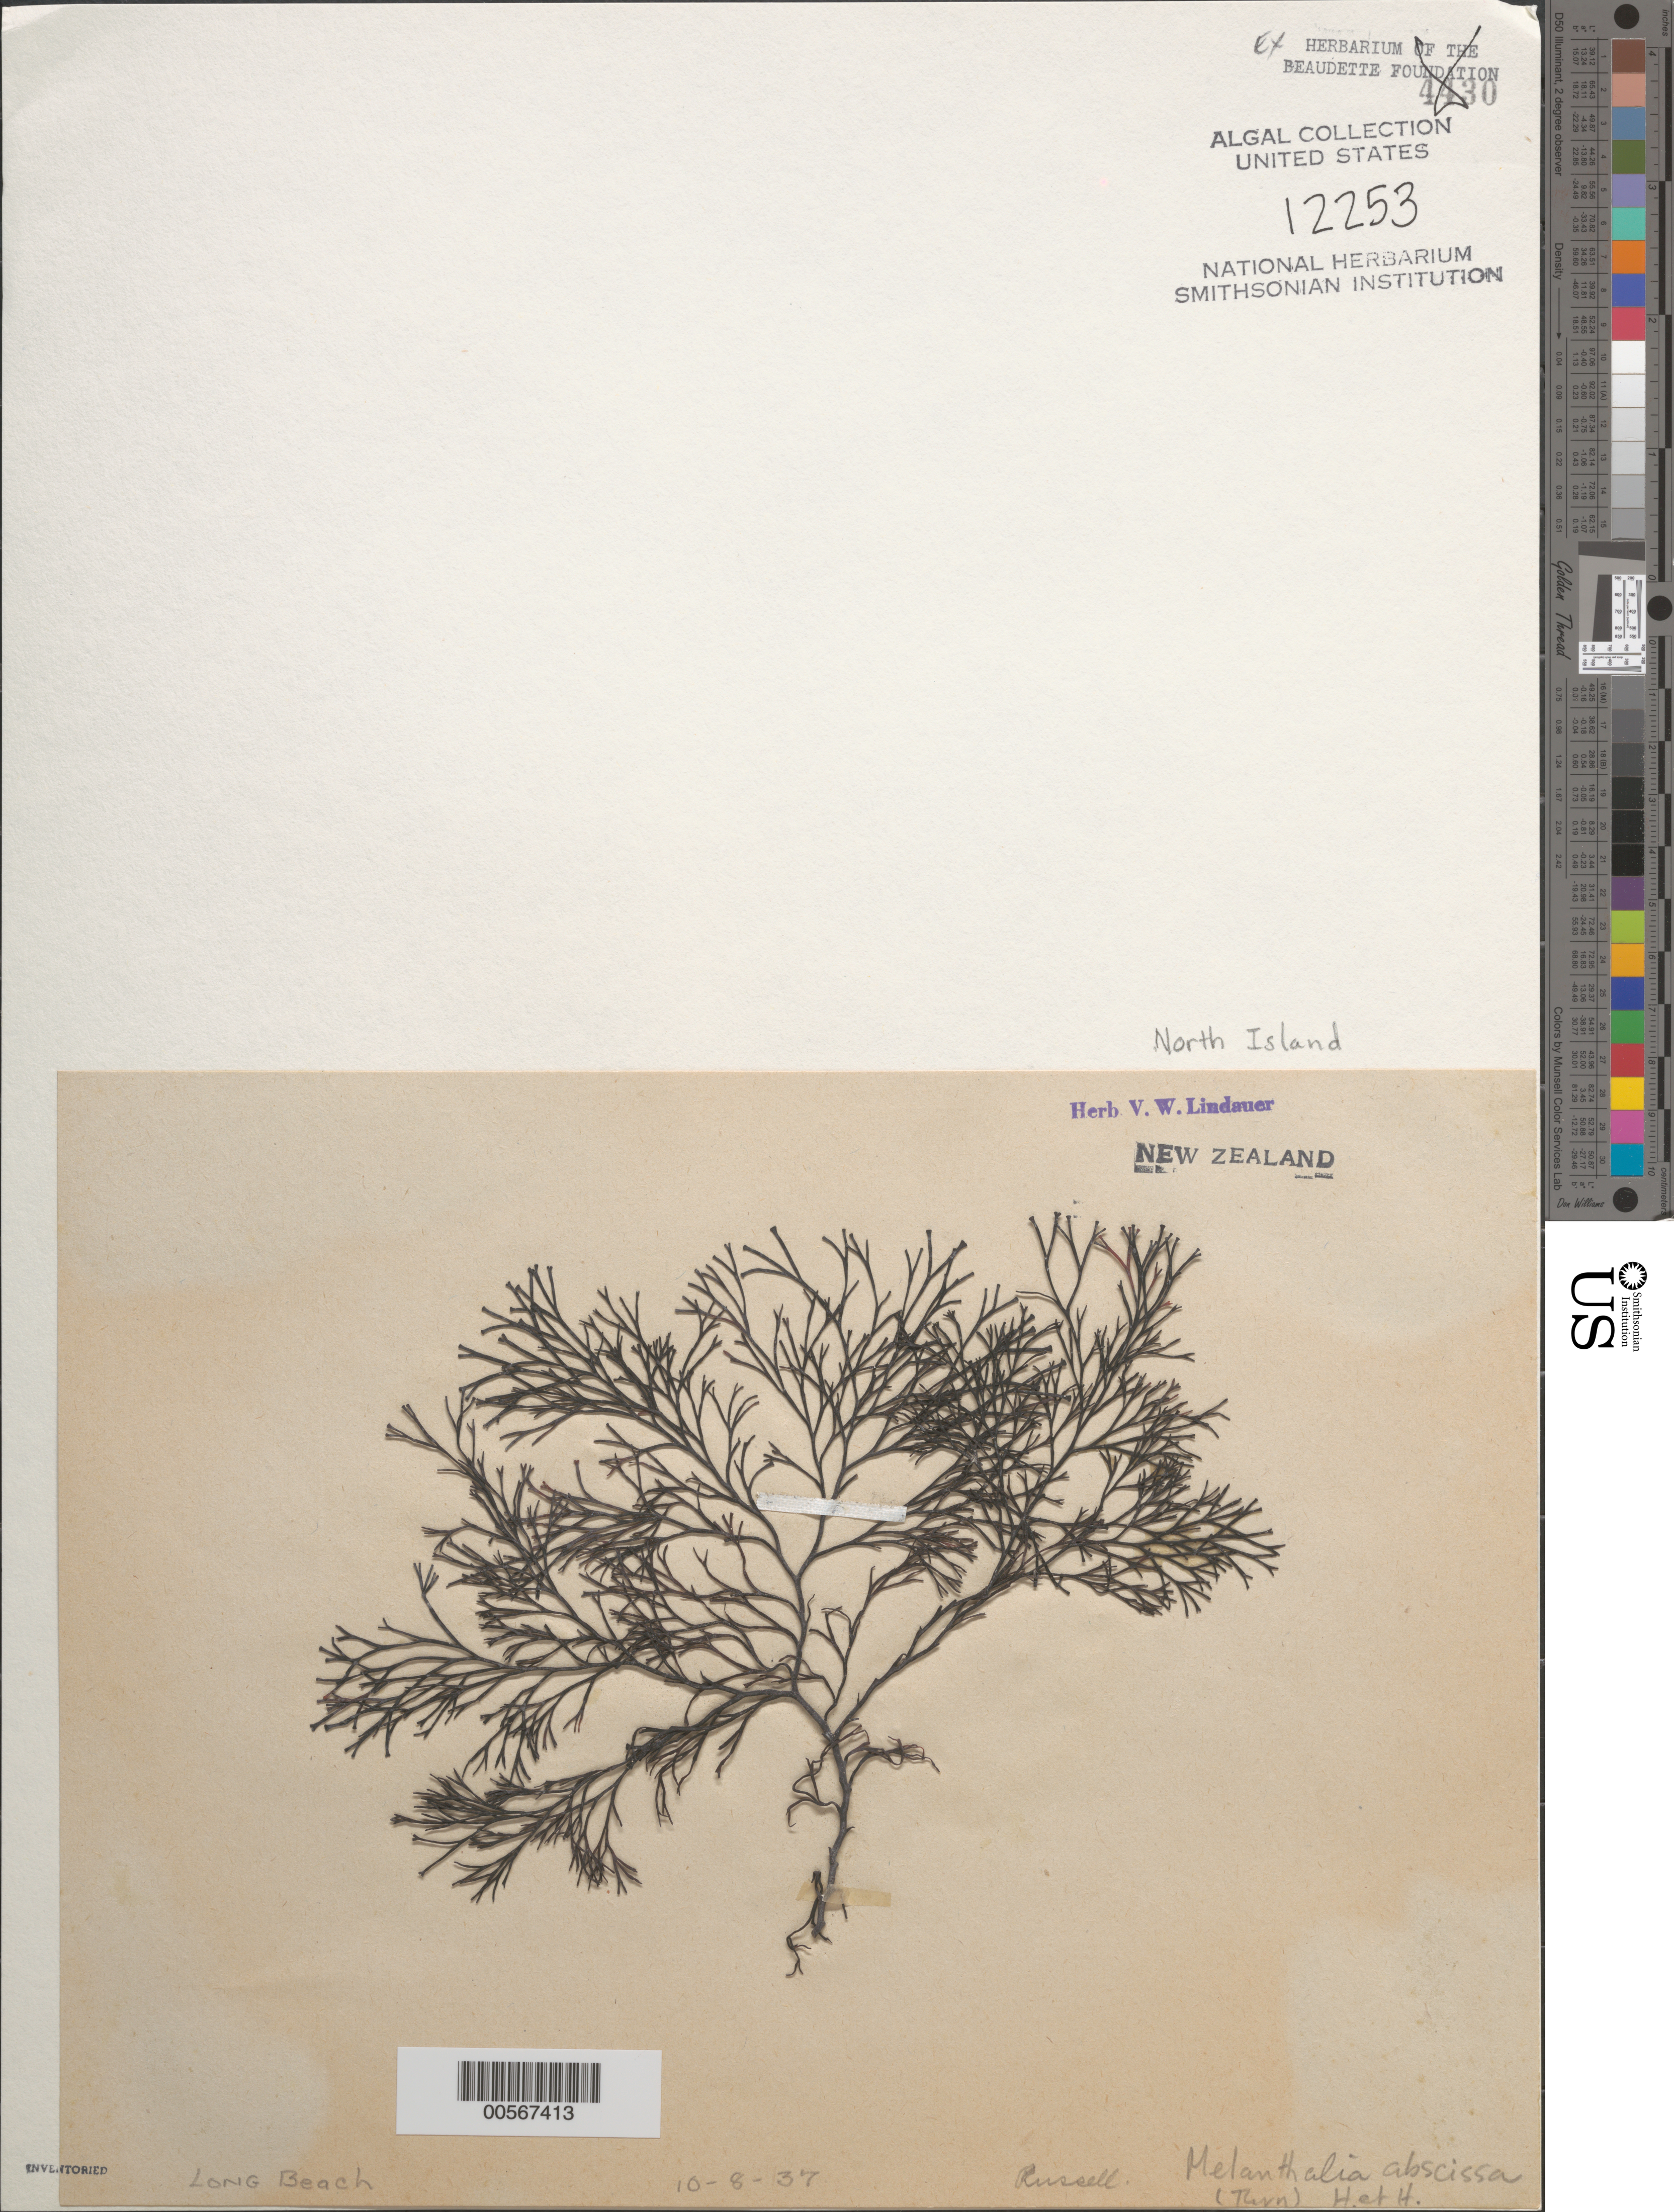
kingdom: Plantae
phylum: Rhodophyta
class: Florideophyceae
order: Gracilariales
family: Gracilariaceae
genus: Melanthalia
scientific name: Melanthalia abscissa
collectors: V. Lindauer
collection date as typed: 10 Aug 1937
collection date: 1937-08-10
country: New Zealand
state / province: Northland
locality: Long beach, russell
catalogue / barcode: US 12253